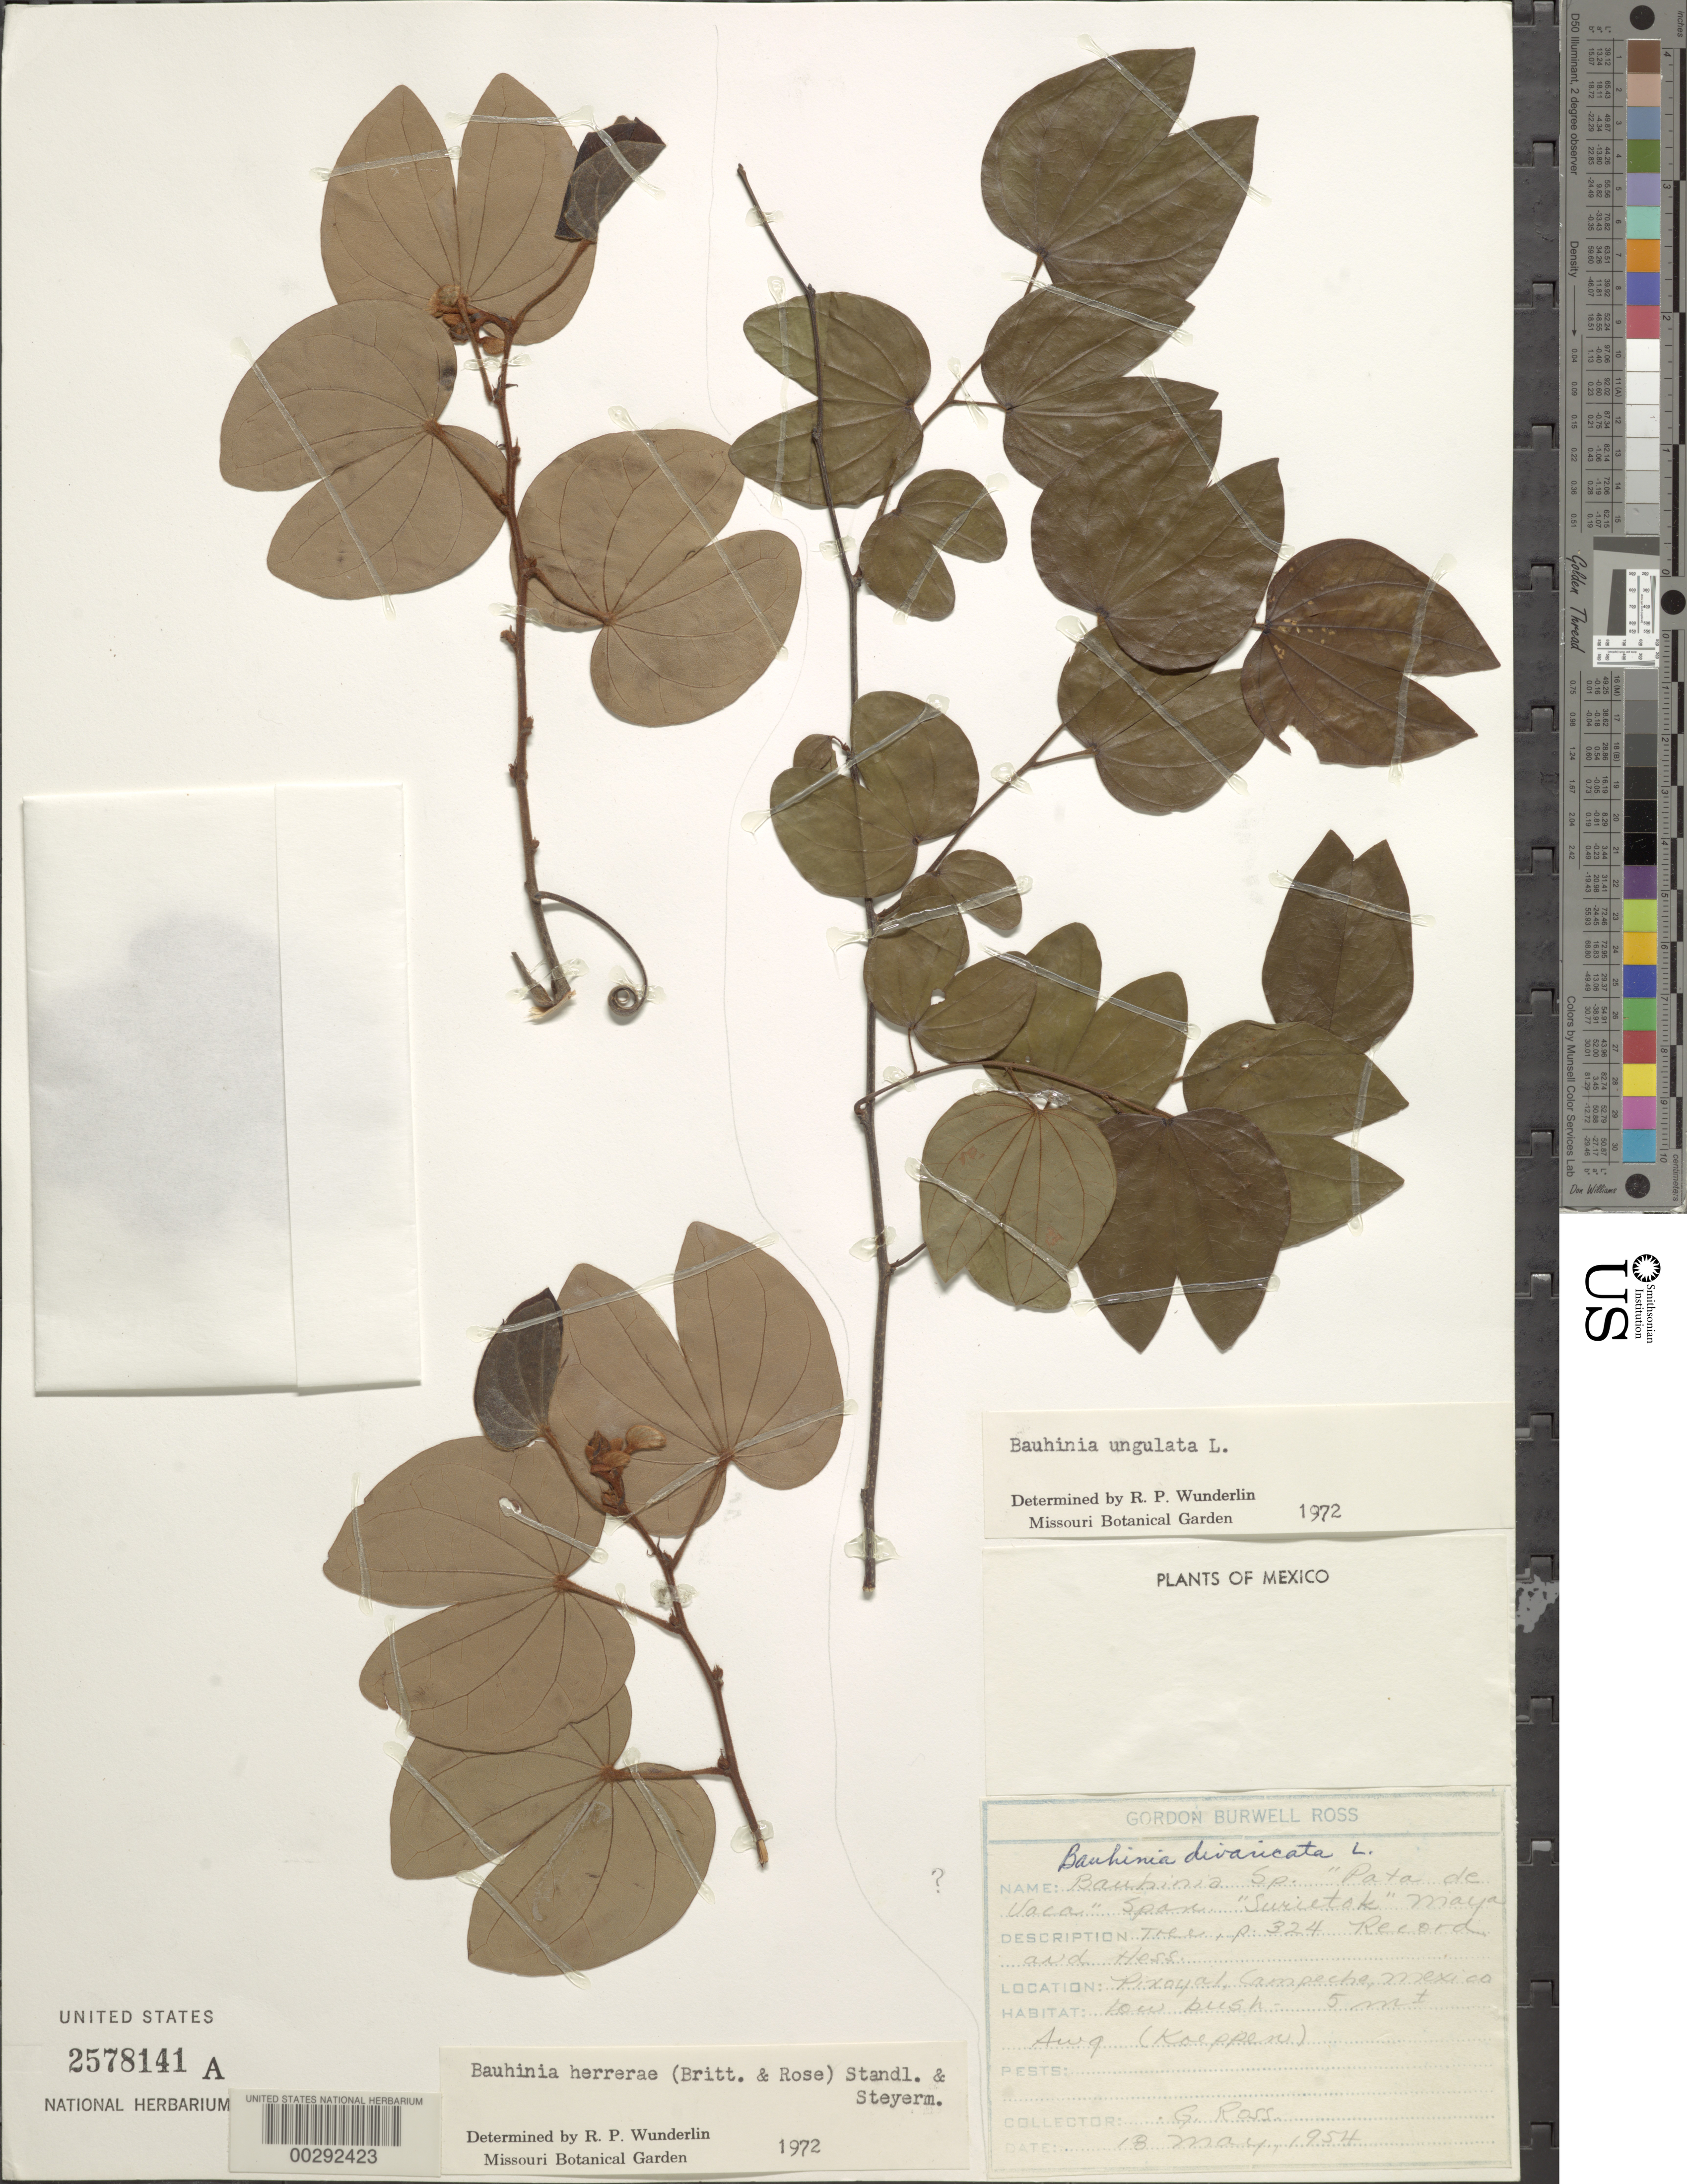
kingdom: Plantae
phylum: Tracheophyta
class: Magnoliopsida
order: Fabales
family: Fabaceae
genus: Bauhinia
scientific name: Bauhinia herrerae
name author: (Britton & Rose) Standl. & Steyerm.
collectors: G. Ross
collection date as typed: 18 May 1954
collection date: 1954-05-18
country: Mexico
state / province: Campeche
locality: Pixayal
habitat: Low bush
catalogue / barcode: US 2578141A